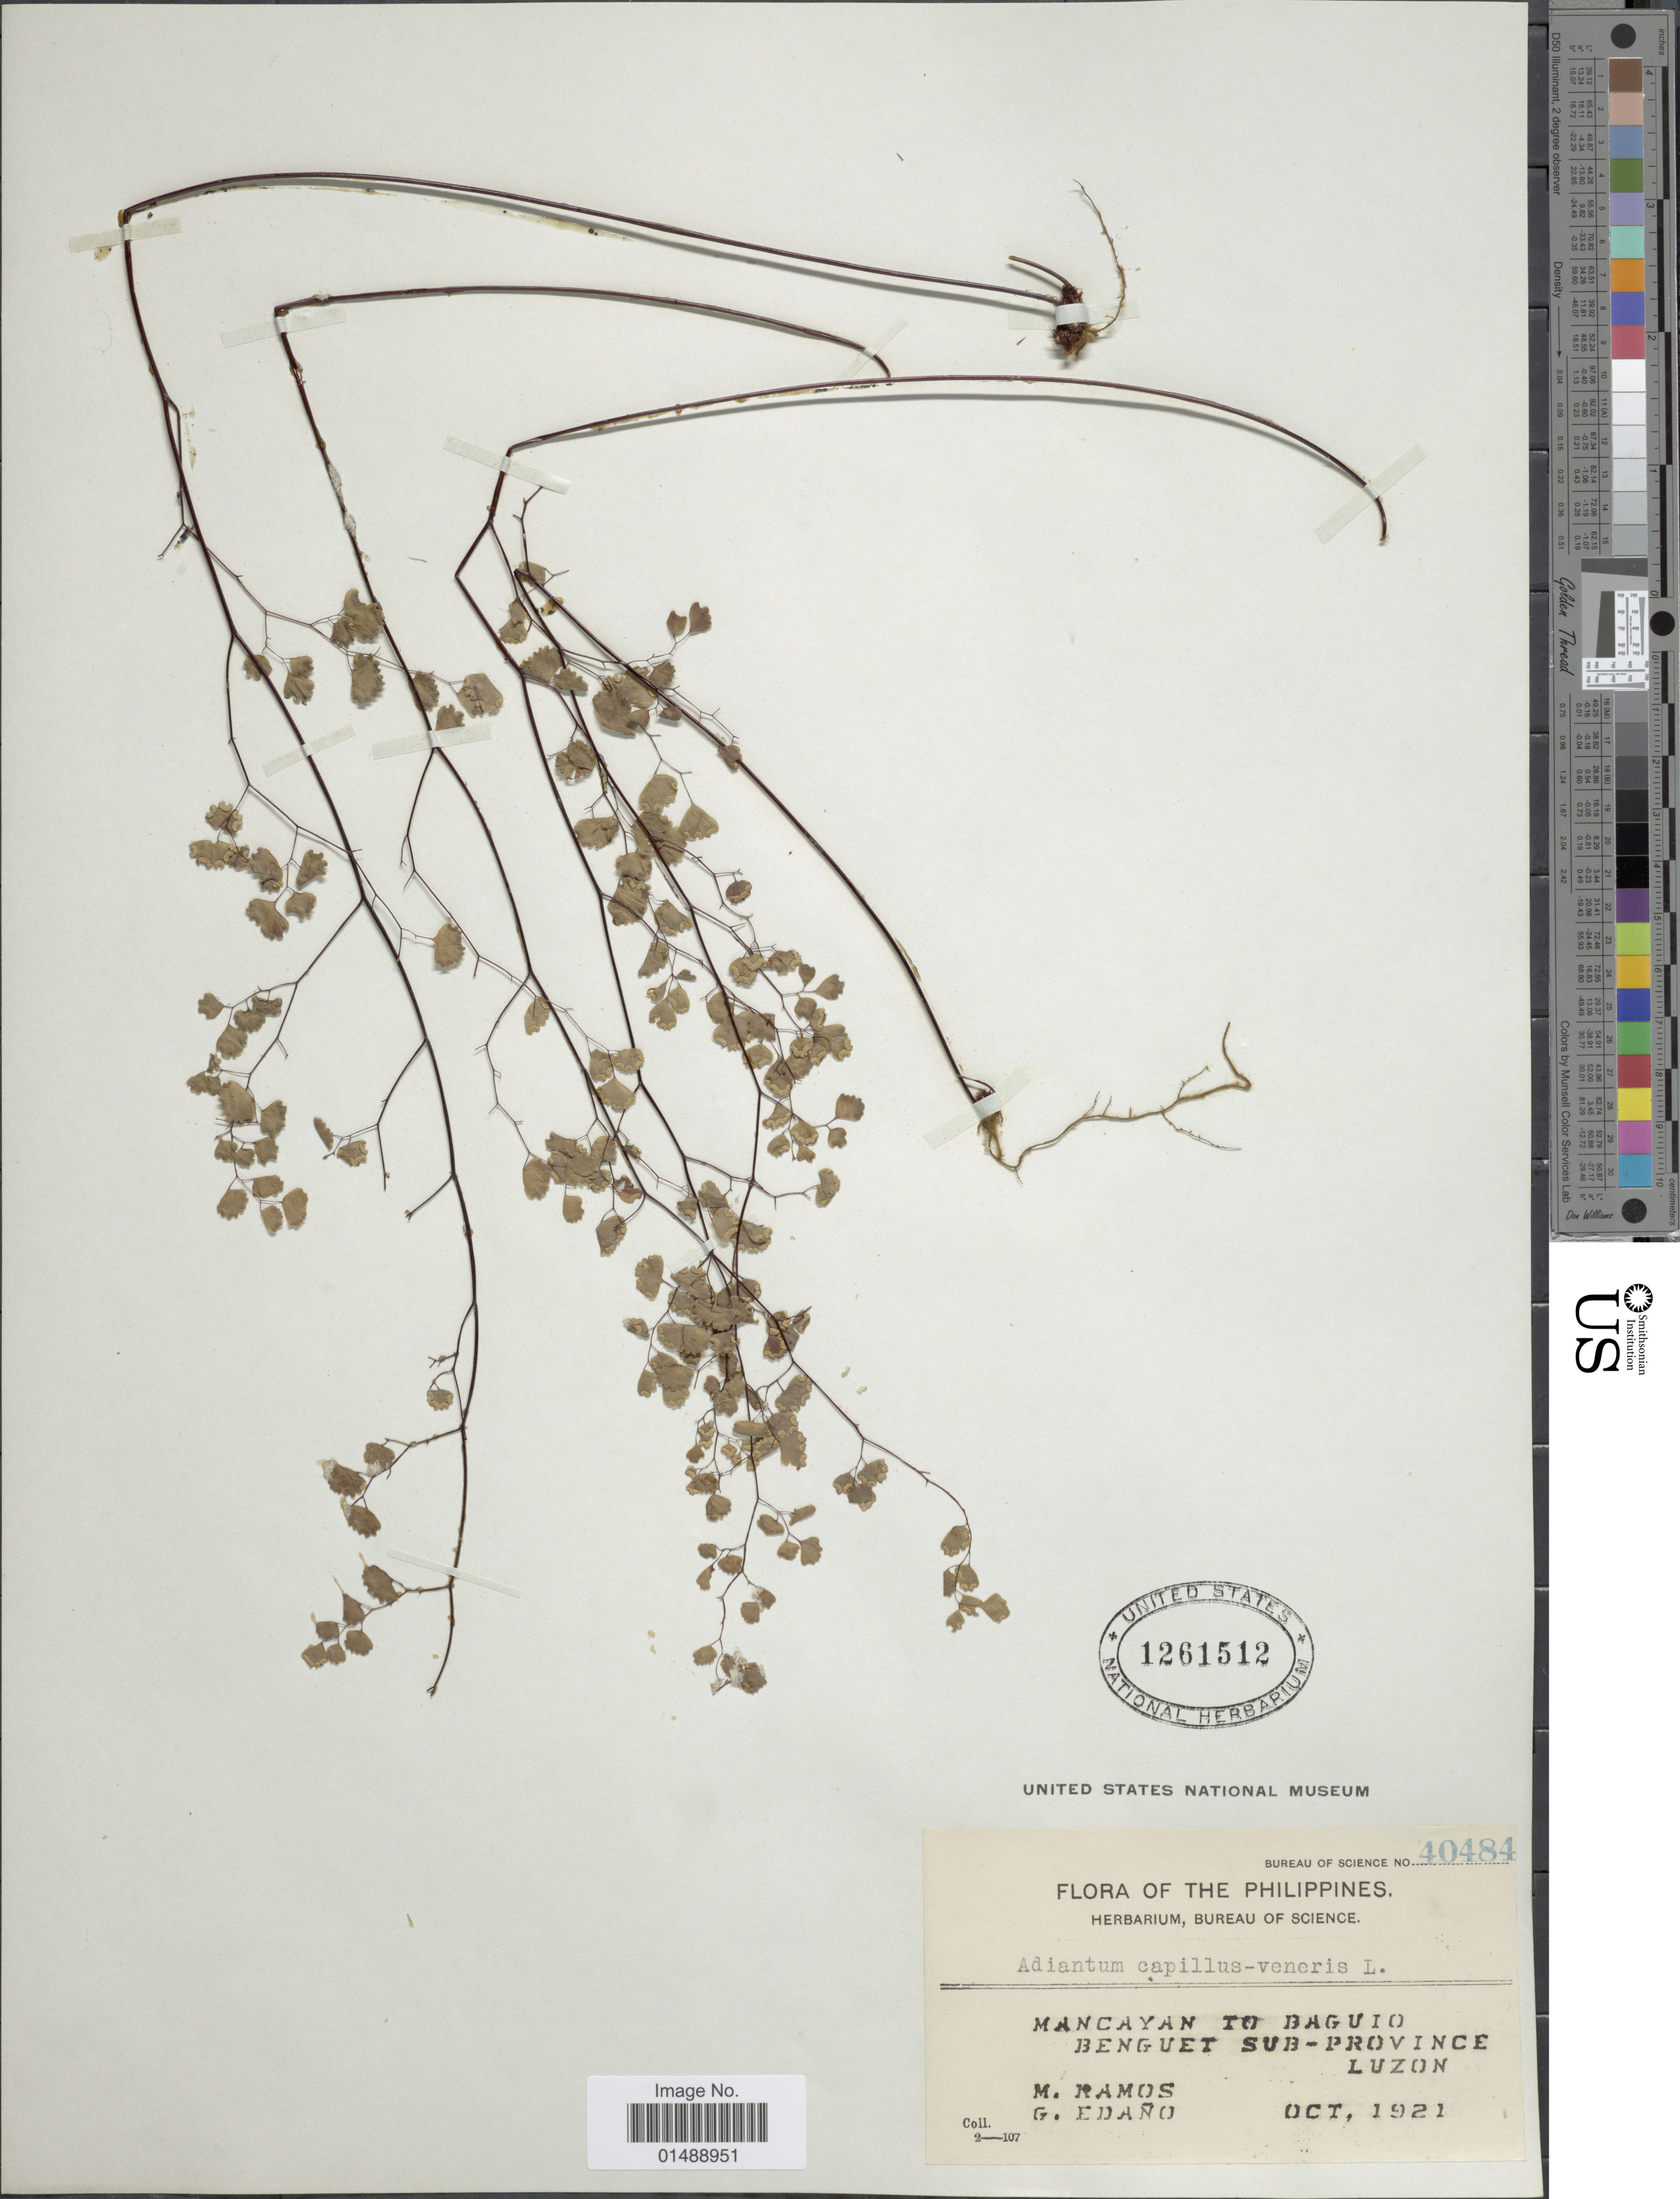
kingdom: Plantae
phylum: Tracheophyta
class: Polypodiopsida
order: Polypodiales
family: Pteridaceae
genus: Adiantum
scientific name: Adiantum capillus-veneris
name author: L.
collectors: M. Ramos & G. Edaño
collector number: Bureau of Science 40484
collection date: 1921-10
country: Philippines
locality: Mancayan to Banuio, Benguet sub-province, Luzon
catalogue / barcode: US 1261512